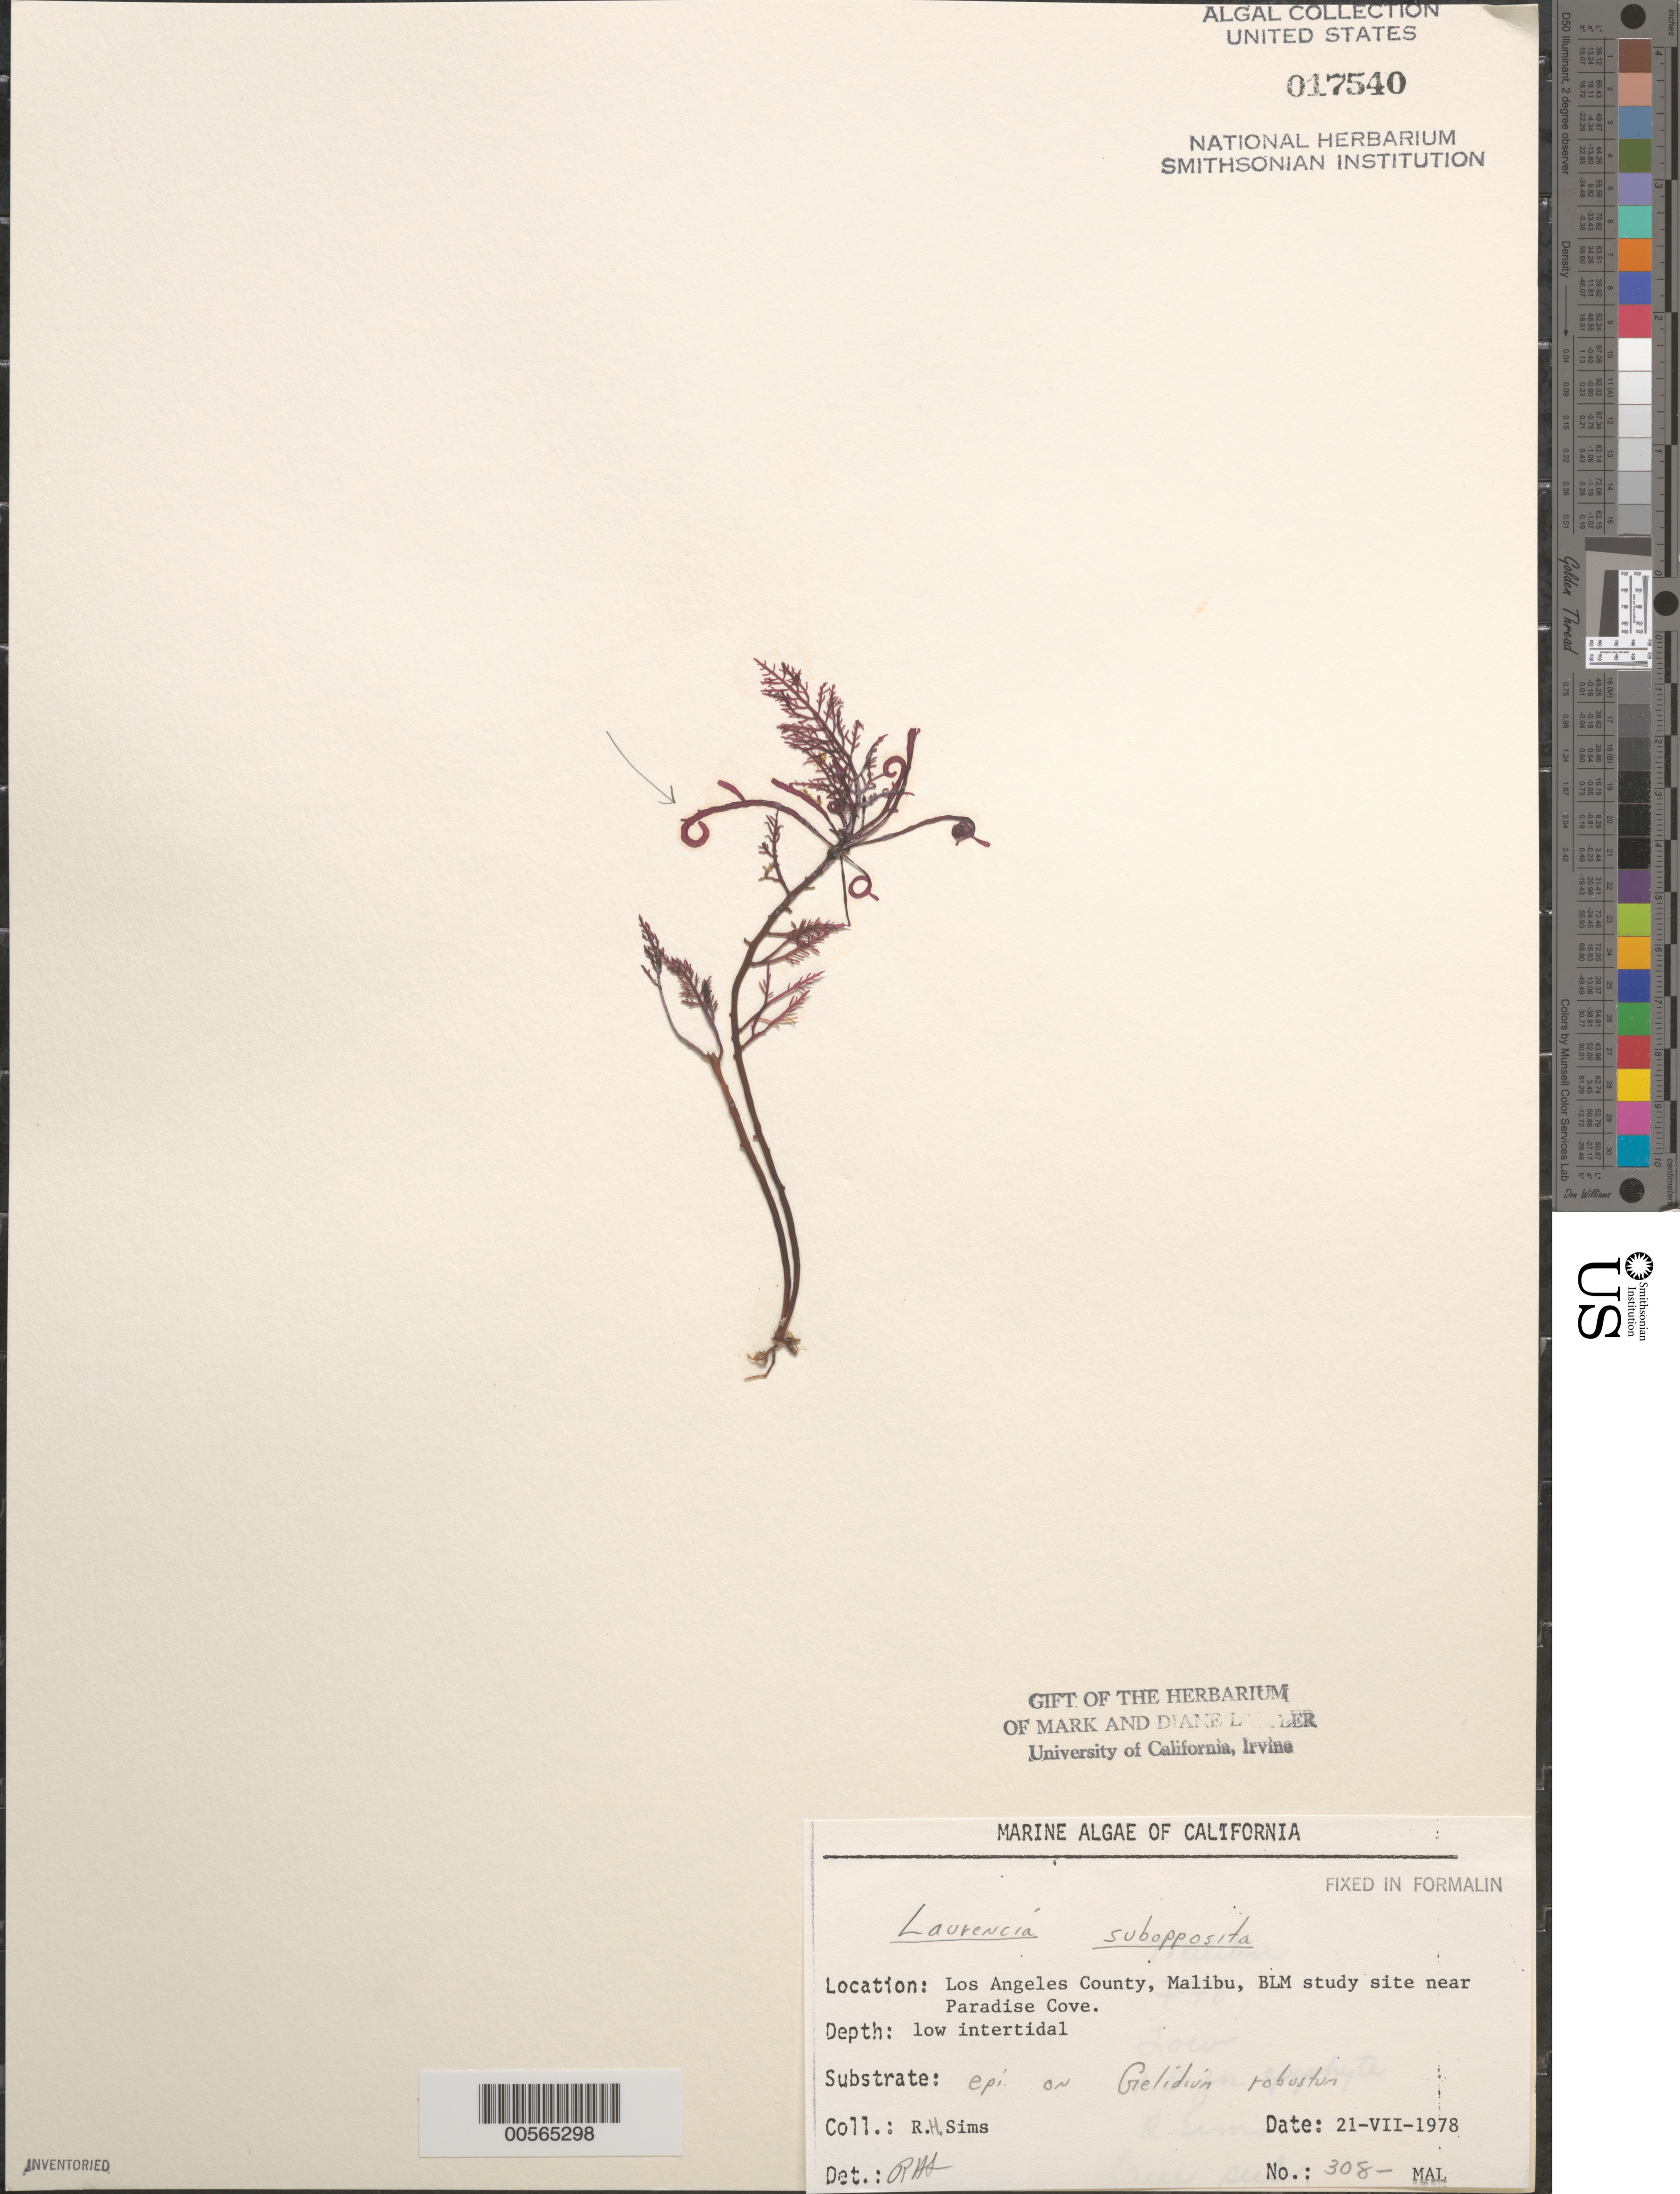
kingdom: Plantae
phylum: Rhodophyta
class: Florideophyceae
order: Ceramiales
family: Rhodomelaceae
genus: Laurencia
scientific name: Laurencia subopposita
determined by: Sims, Robert H.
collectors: R. H. Sims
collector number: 308-MAL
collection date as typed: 21 Jul 1978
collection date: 1978-07-21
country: United States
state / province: California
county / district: Los Angeles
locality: Malibu, near Paradise Cove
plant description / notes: BLM-SOCALBIGHT Rocky Intertidal Survey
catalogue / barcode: US 17540